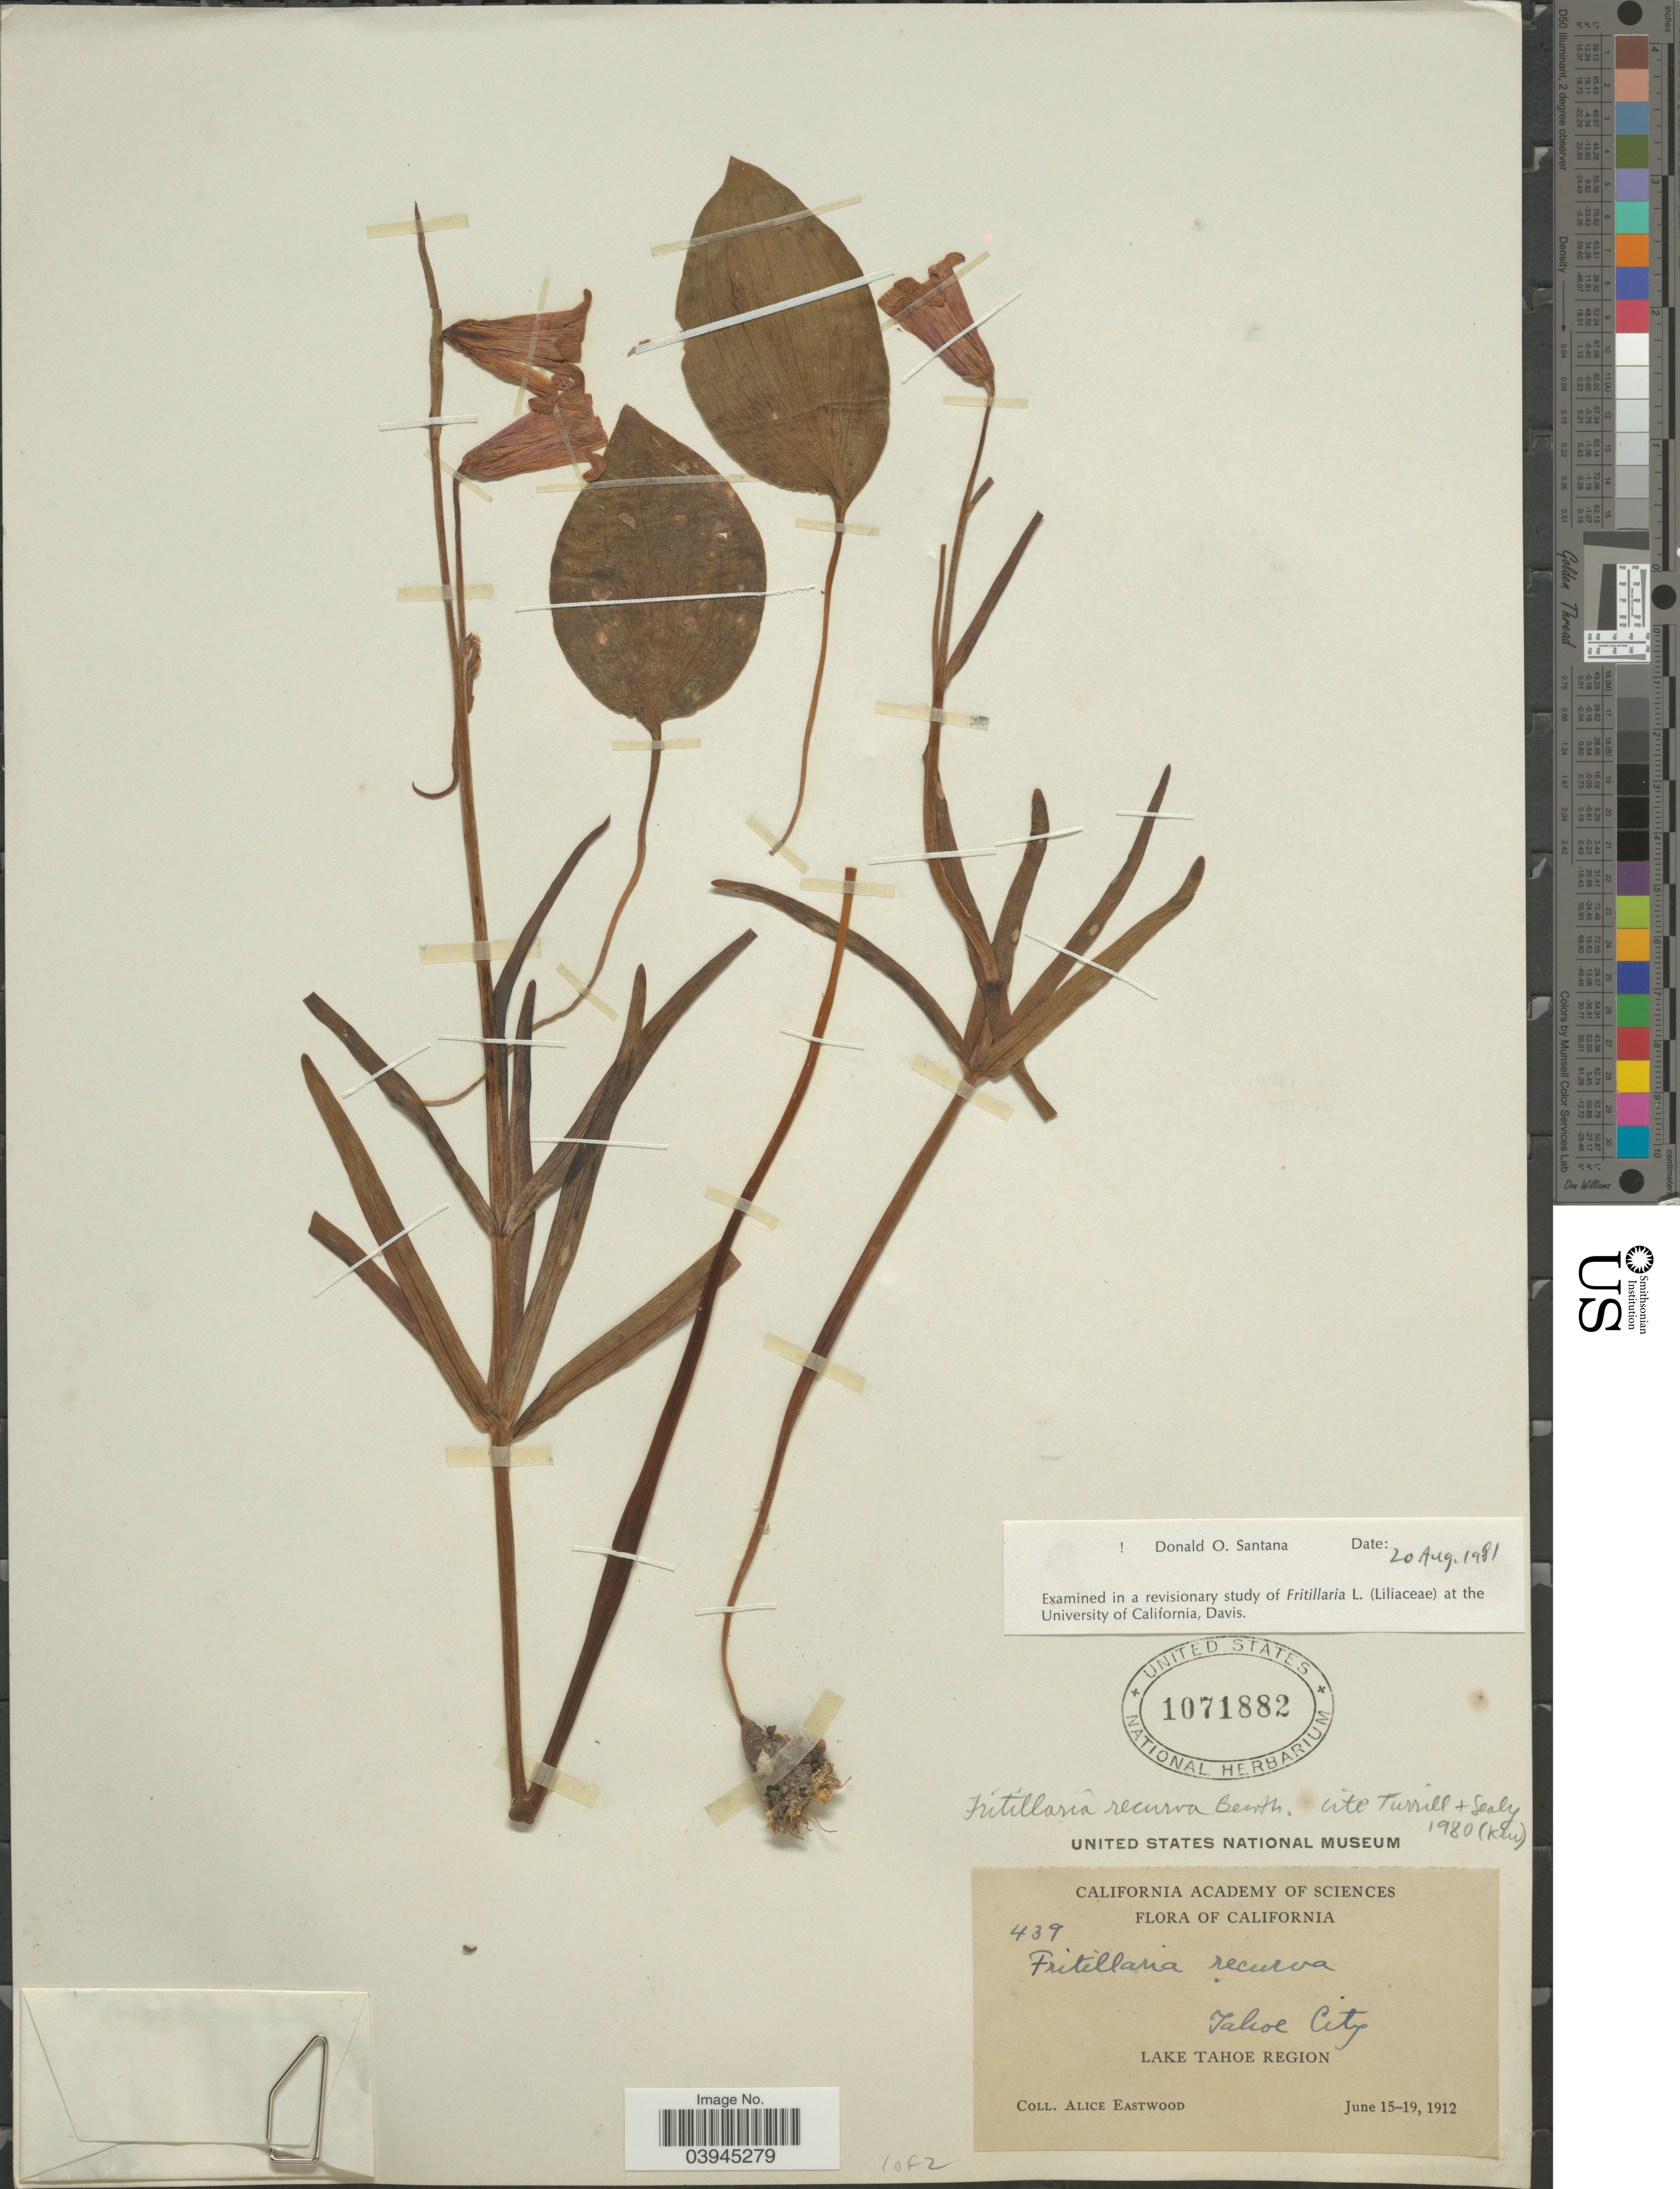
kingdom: Plantae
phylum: Tracheophyta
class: Liliopsida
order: Liliales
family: Liliaceae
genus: Fritillaria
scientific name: Fritillaria recurva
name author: Benth.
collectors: A. Eastwood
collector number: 439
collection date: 1912-06-15/1912-06-19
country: United States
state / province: California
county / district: Placer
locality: Tahoe City. Lake Tahoe Region.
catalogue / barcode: US 1071882